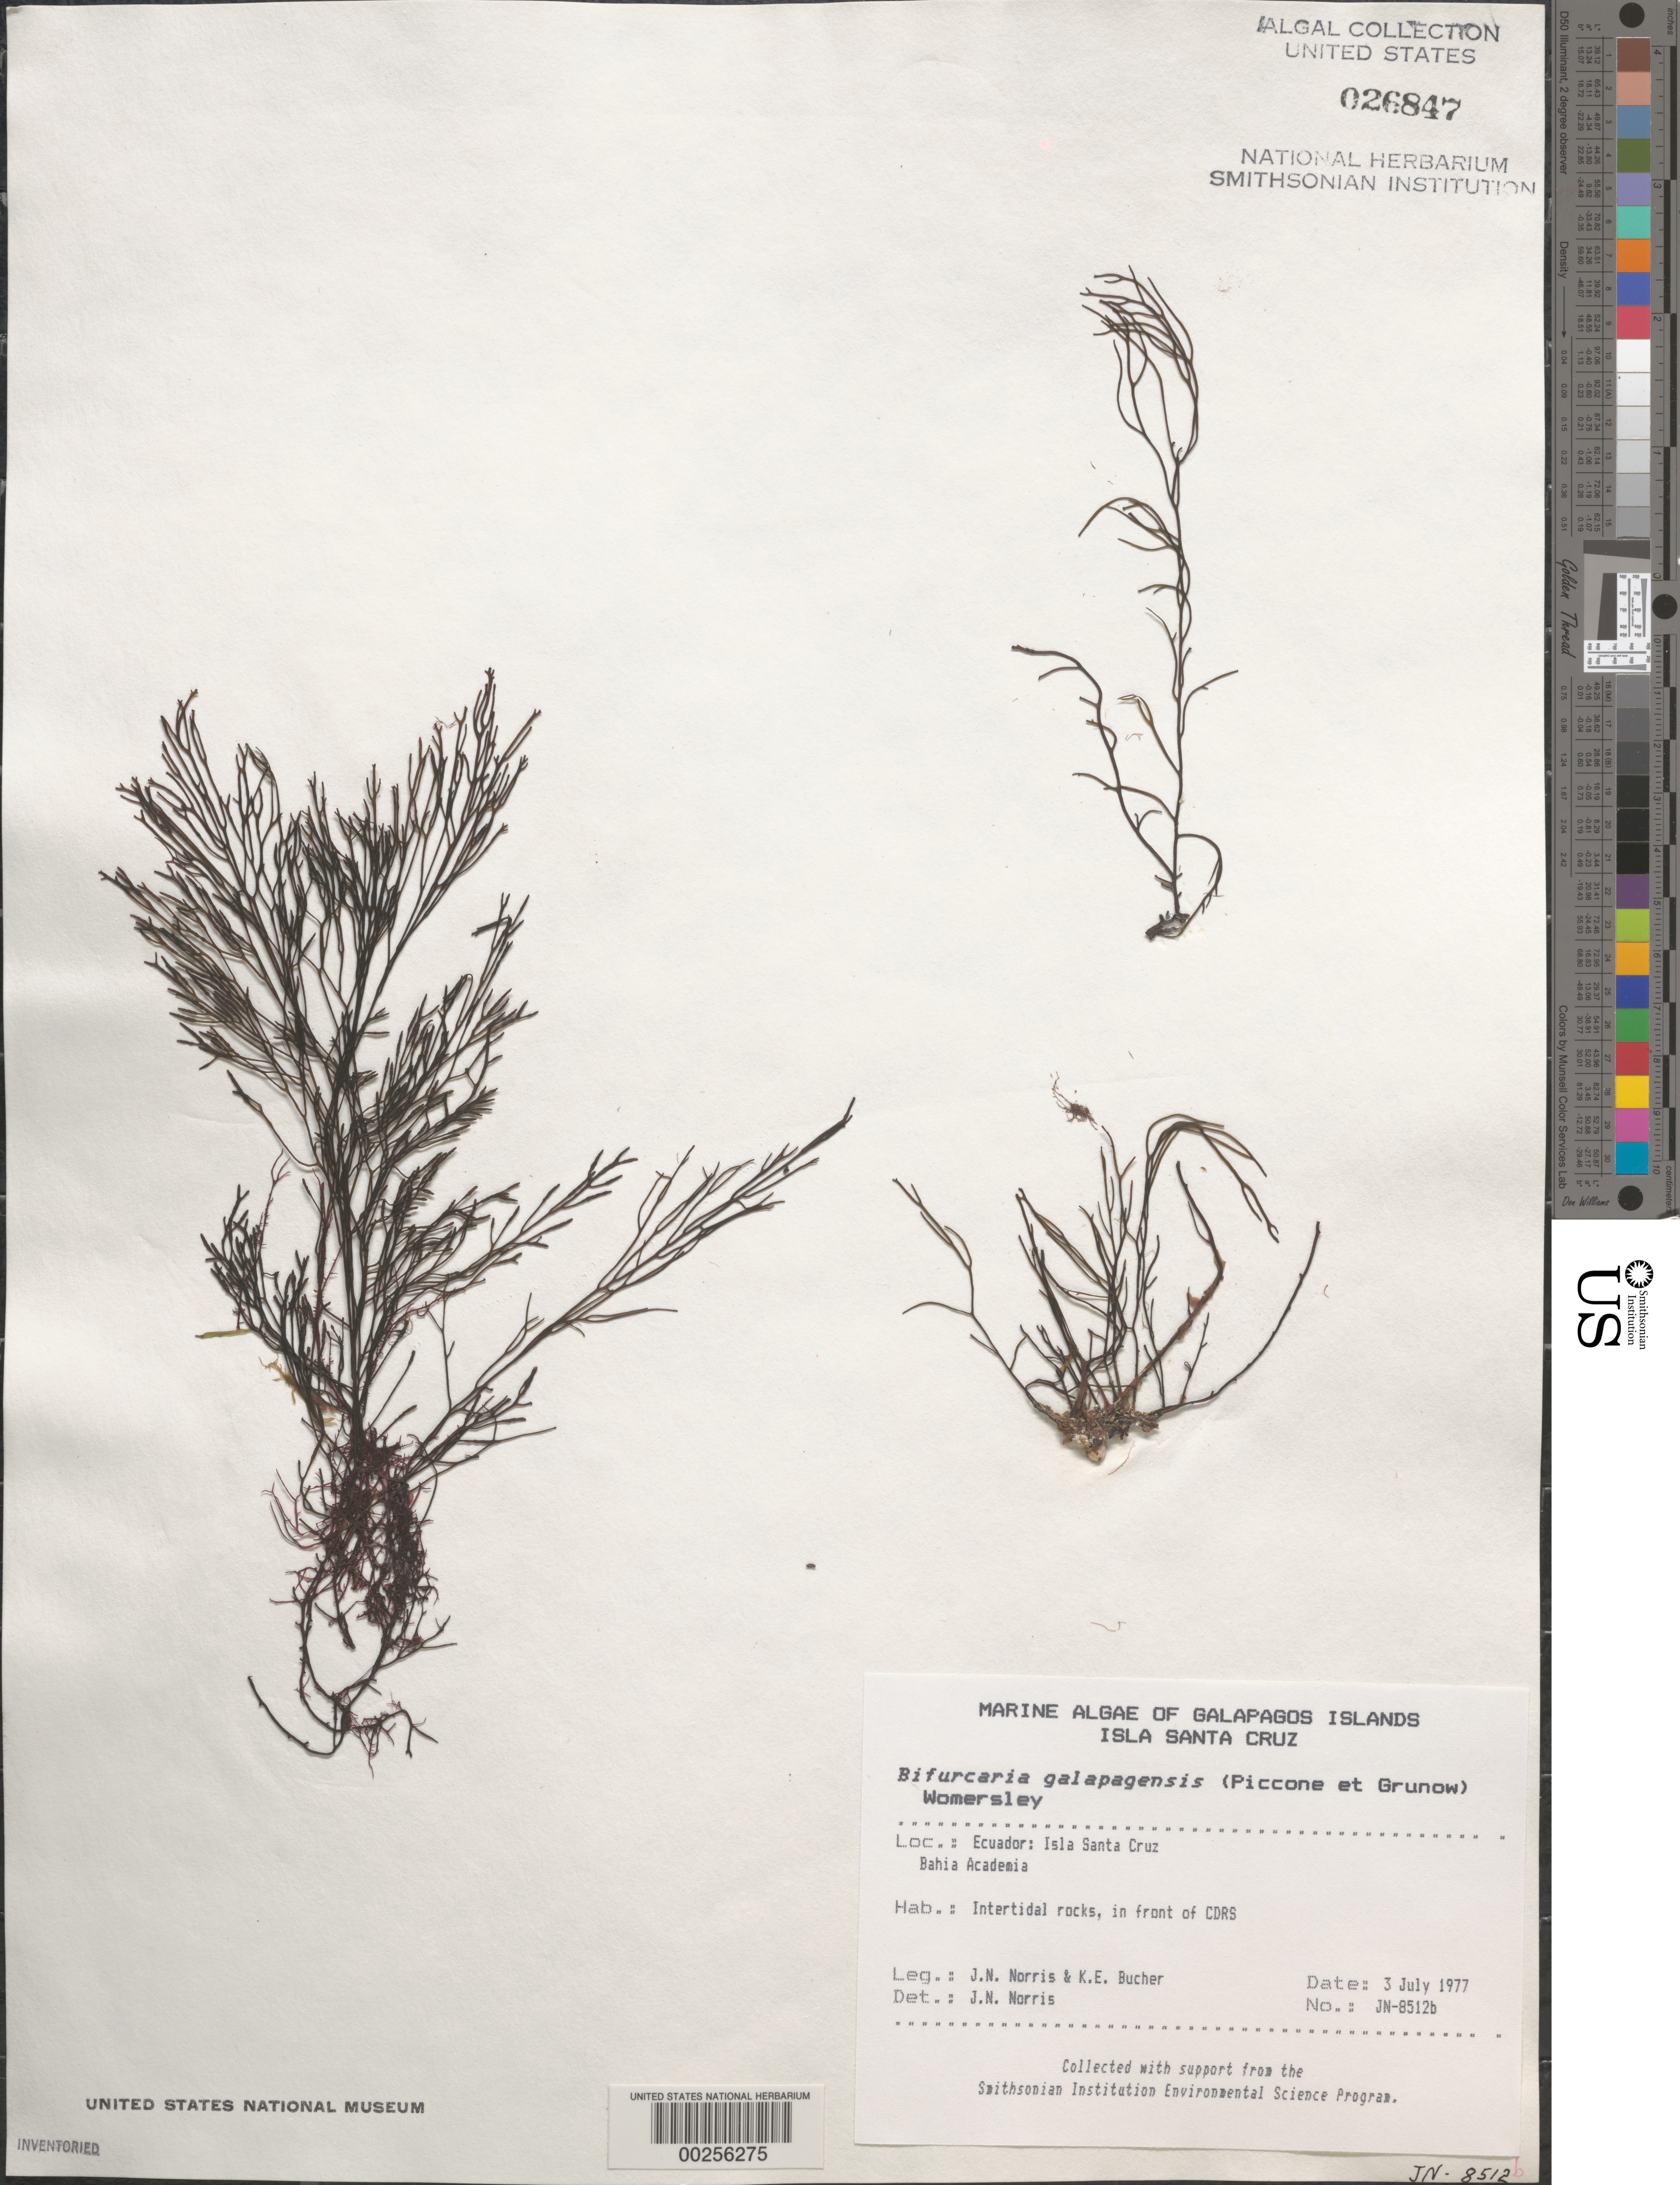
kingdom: Chromista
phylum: Ochrophyta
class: Phaeophyceae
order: Fucales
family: Sargassaceae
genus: Bifurcaria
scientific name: Bifurcaria galapagensis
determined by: Norris, James N.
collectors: J. N. Norris & K. E. Bucher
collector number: JN-8512b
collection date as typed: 03 Jul 1977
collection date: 1977-07-03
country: Ecuador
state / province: Colón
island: Santa Cruz [Indefatigable, Chaves]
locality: Bahia Academia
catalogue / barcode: US 26847